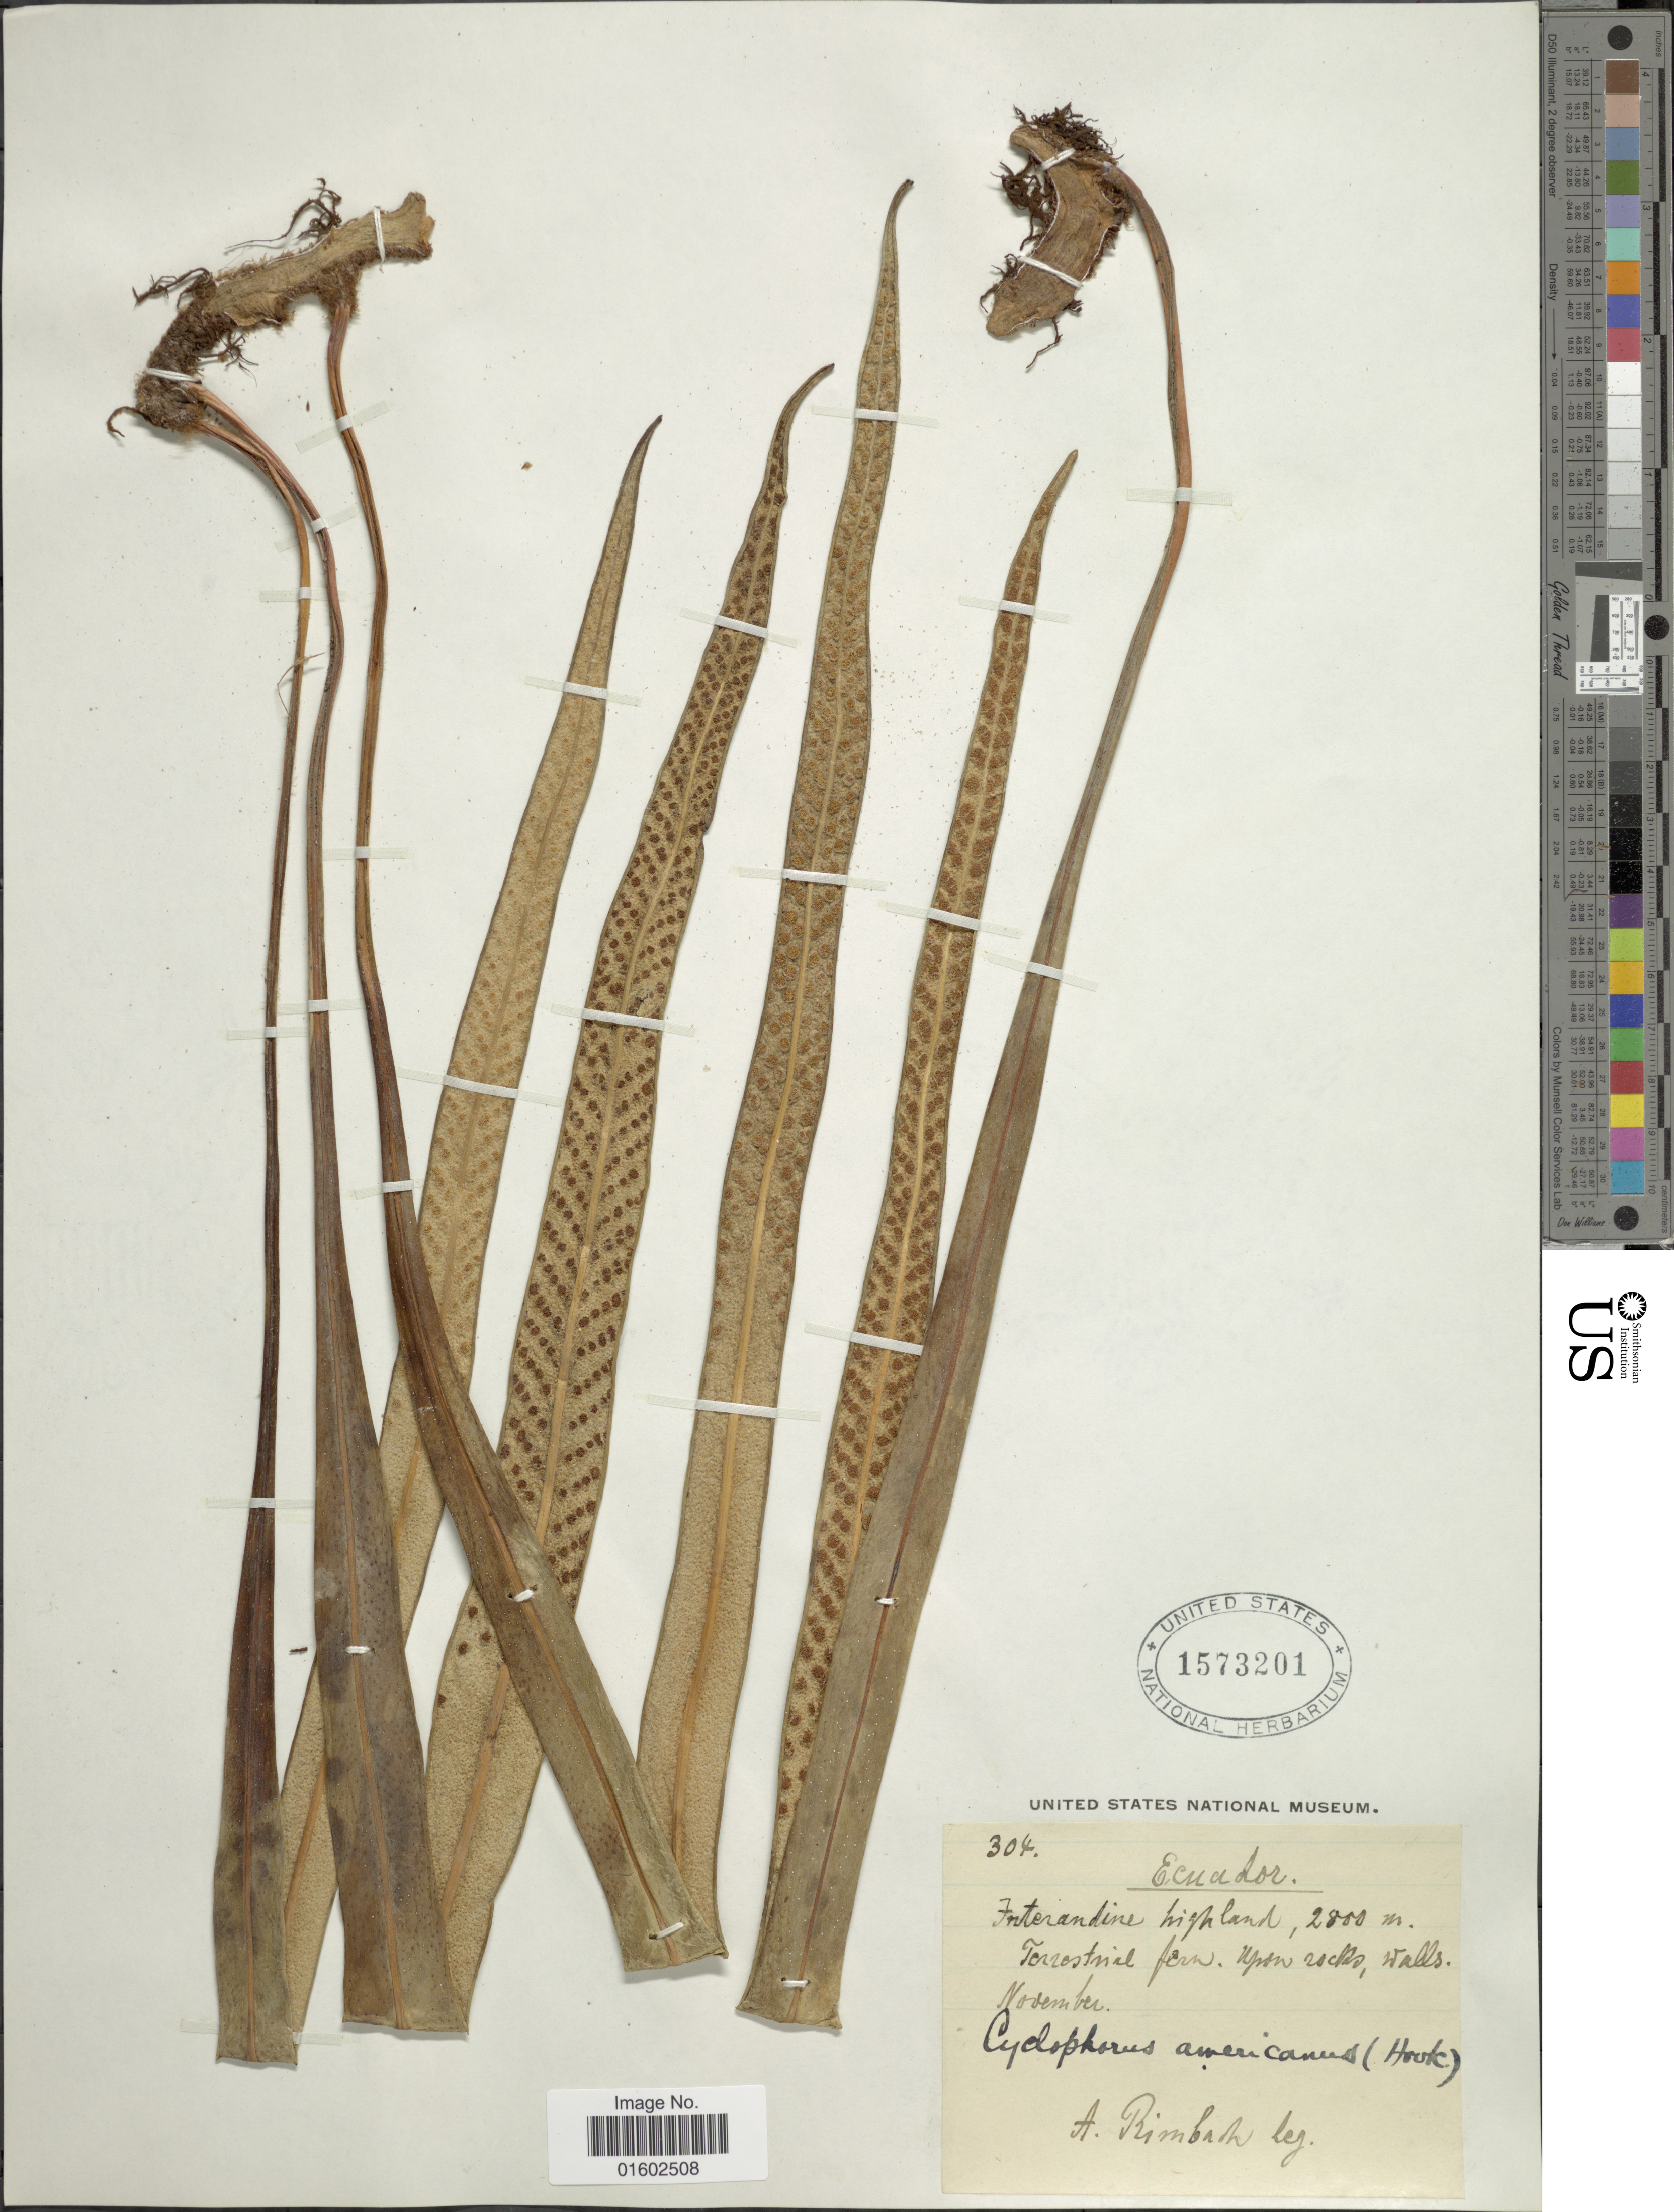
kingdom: Plantae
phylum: Tracheophyta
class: Polypodiopsida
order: Polypodiales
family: Polypodiaceae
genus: Niphidium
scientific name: Niphidium longifolium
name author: (Cav.) C.V. Morton & Lellinger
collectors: A. Rimbach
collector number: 304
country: Ecuador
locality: Interandine highland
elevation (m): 2800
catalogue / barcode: US 1573201